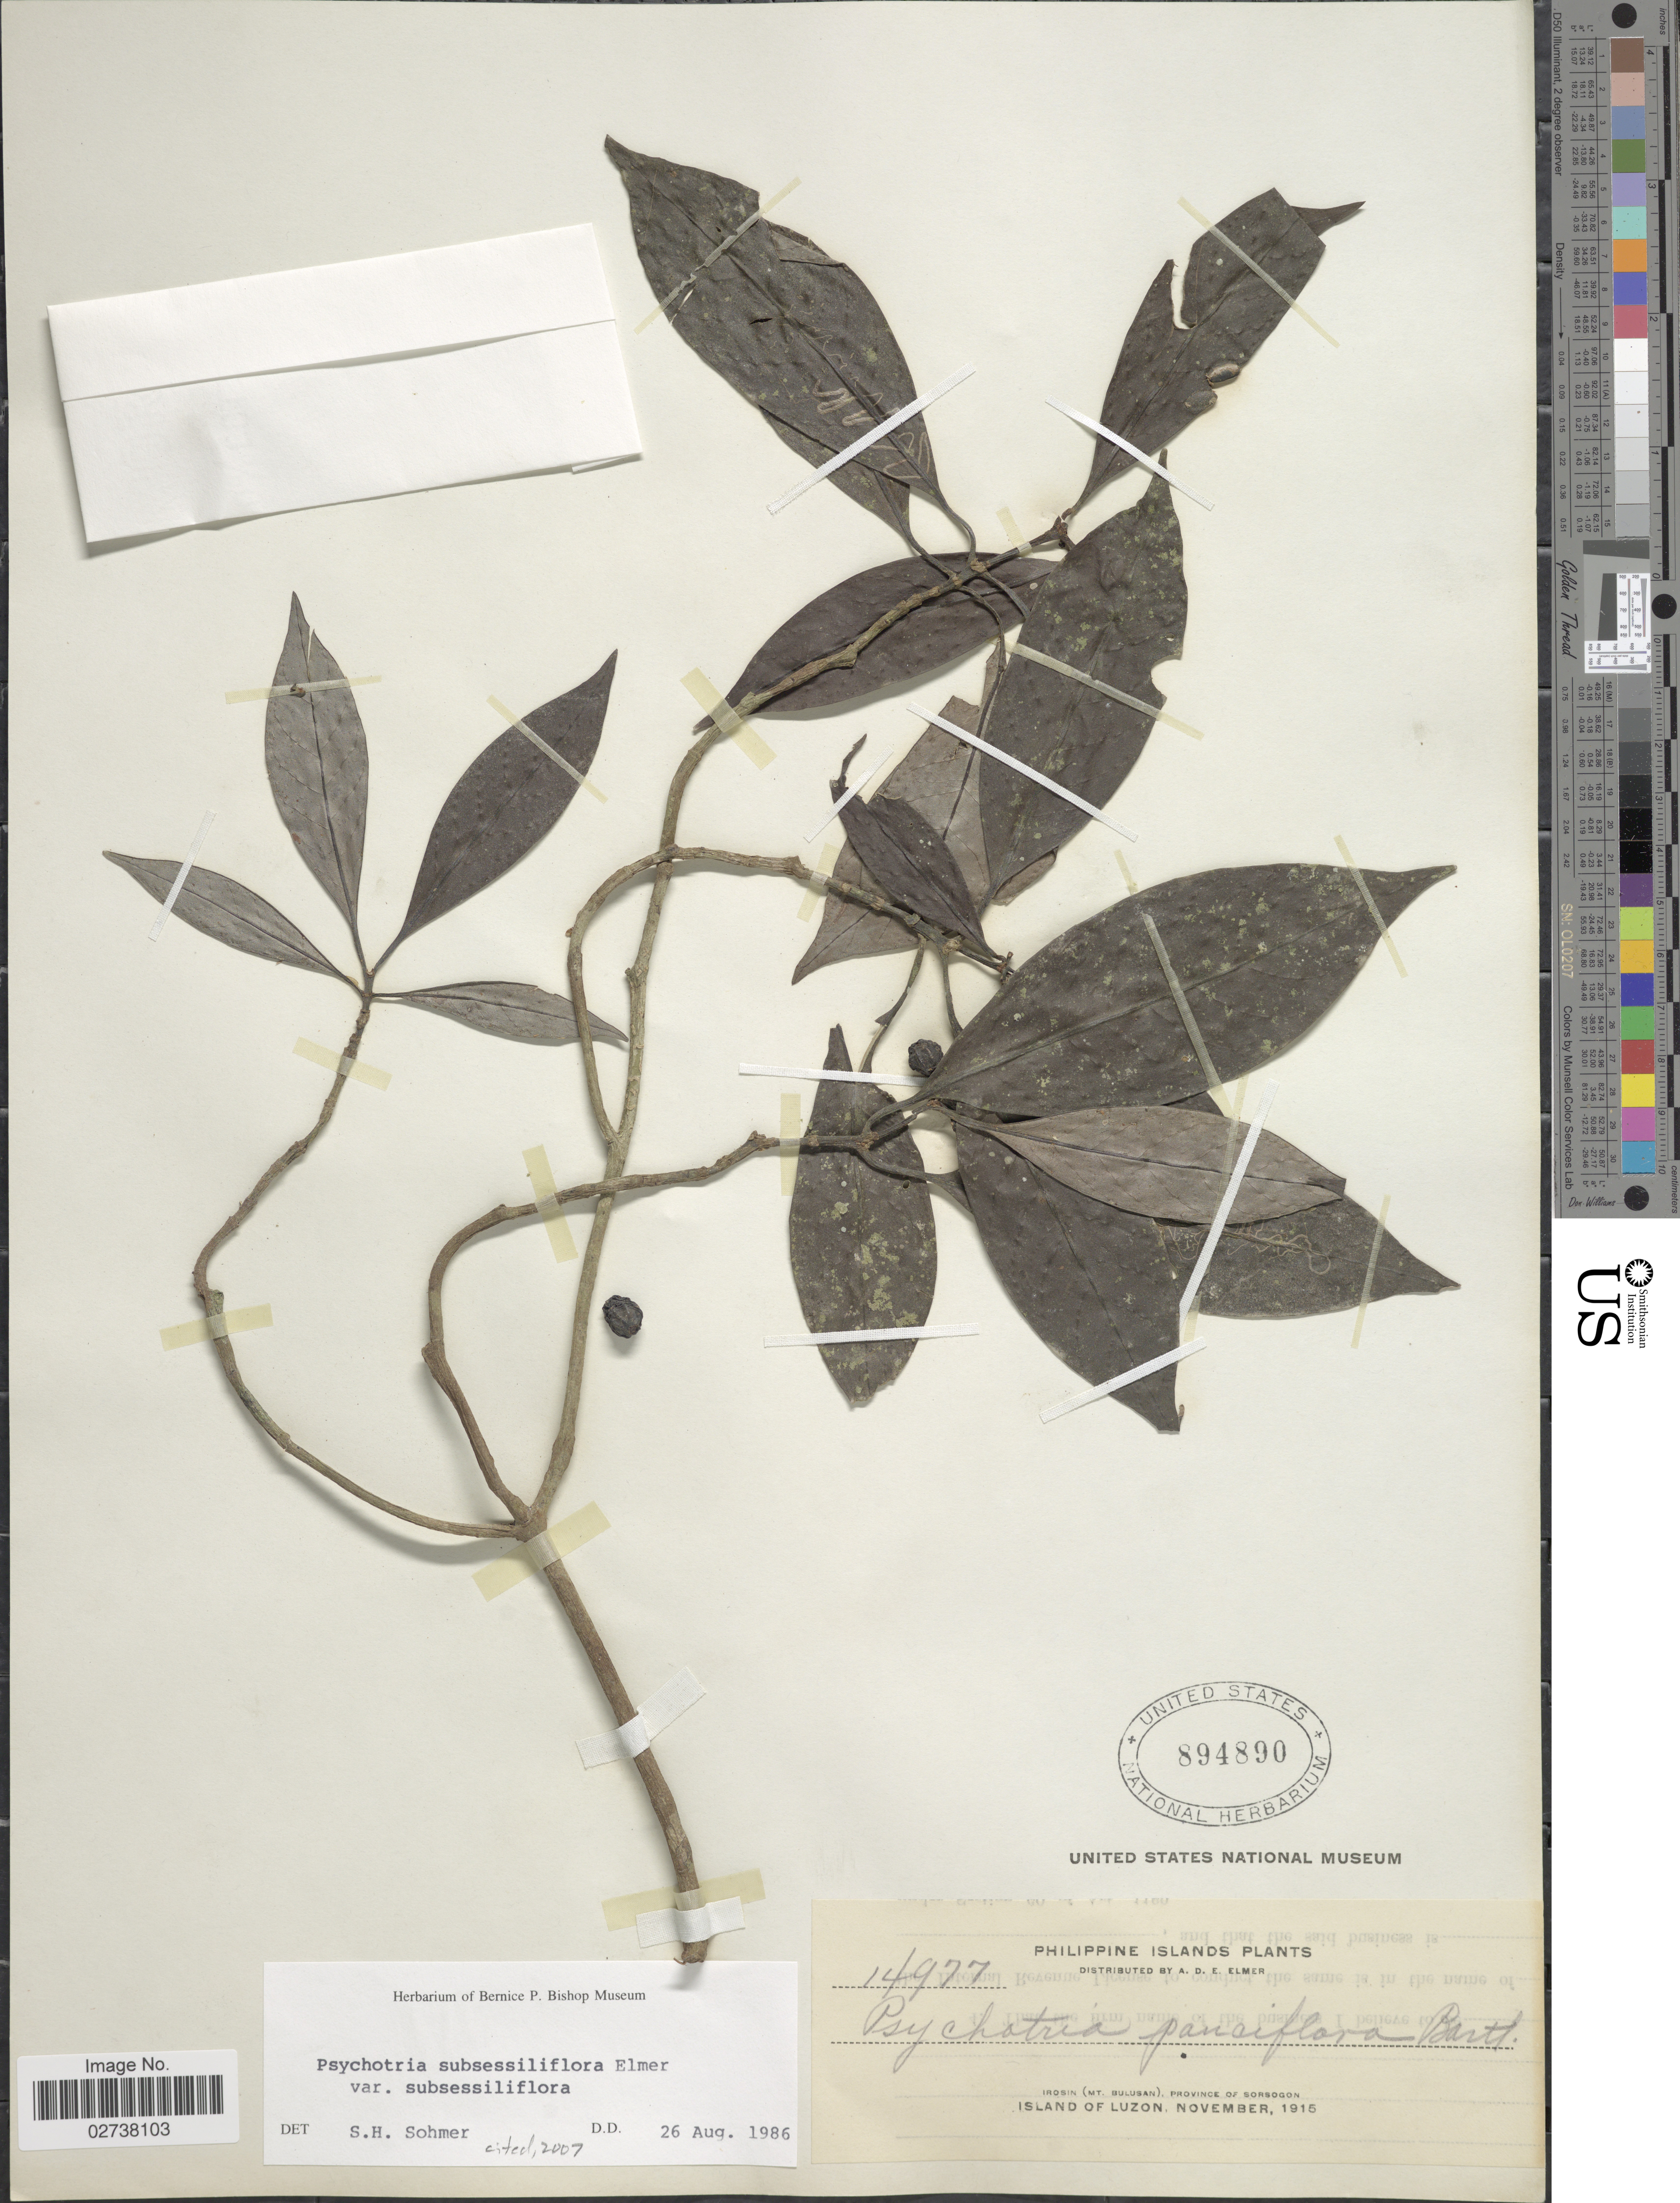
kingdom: Plantae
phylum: Tracheophyta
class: Magnoliopsida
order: Gentianales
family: Rubiaceae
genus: Psychotria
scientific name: Psychotria subsessiliflora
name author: Elmer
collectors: A. D. E. Elmer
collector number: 14977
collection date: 1915-11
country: Philippines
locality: Philippine Islands, Irosin (Mt. Bulusan), Province of Sorsogon, Island of Luzon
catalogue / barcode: US 894890